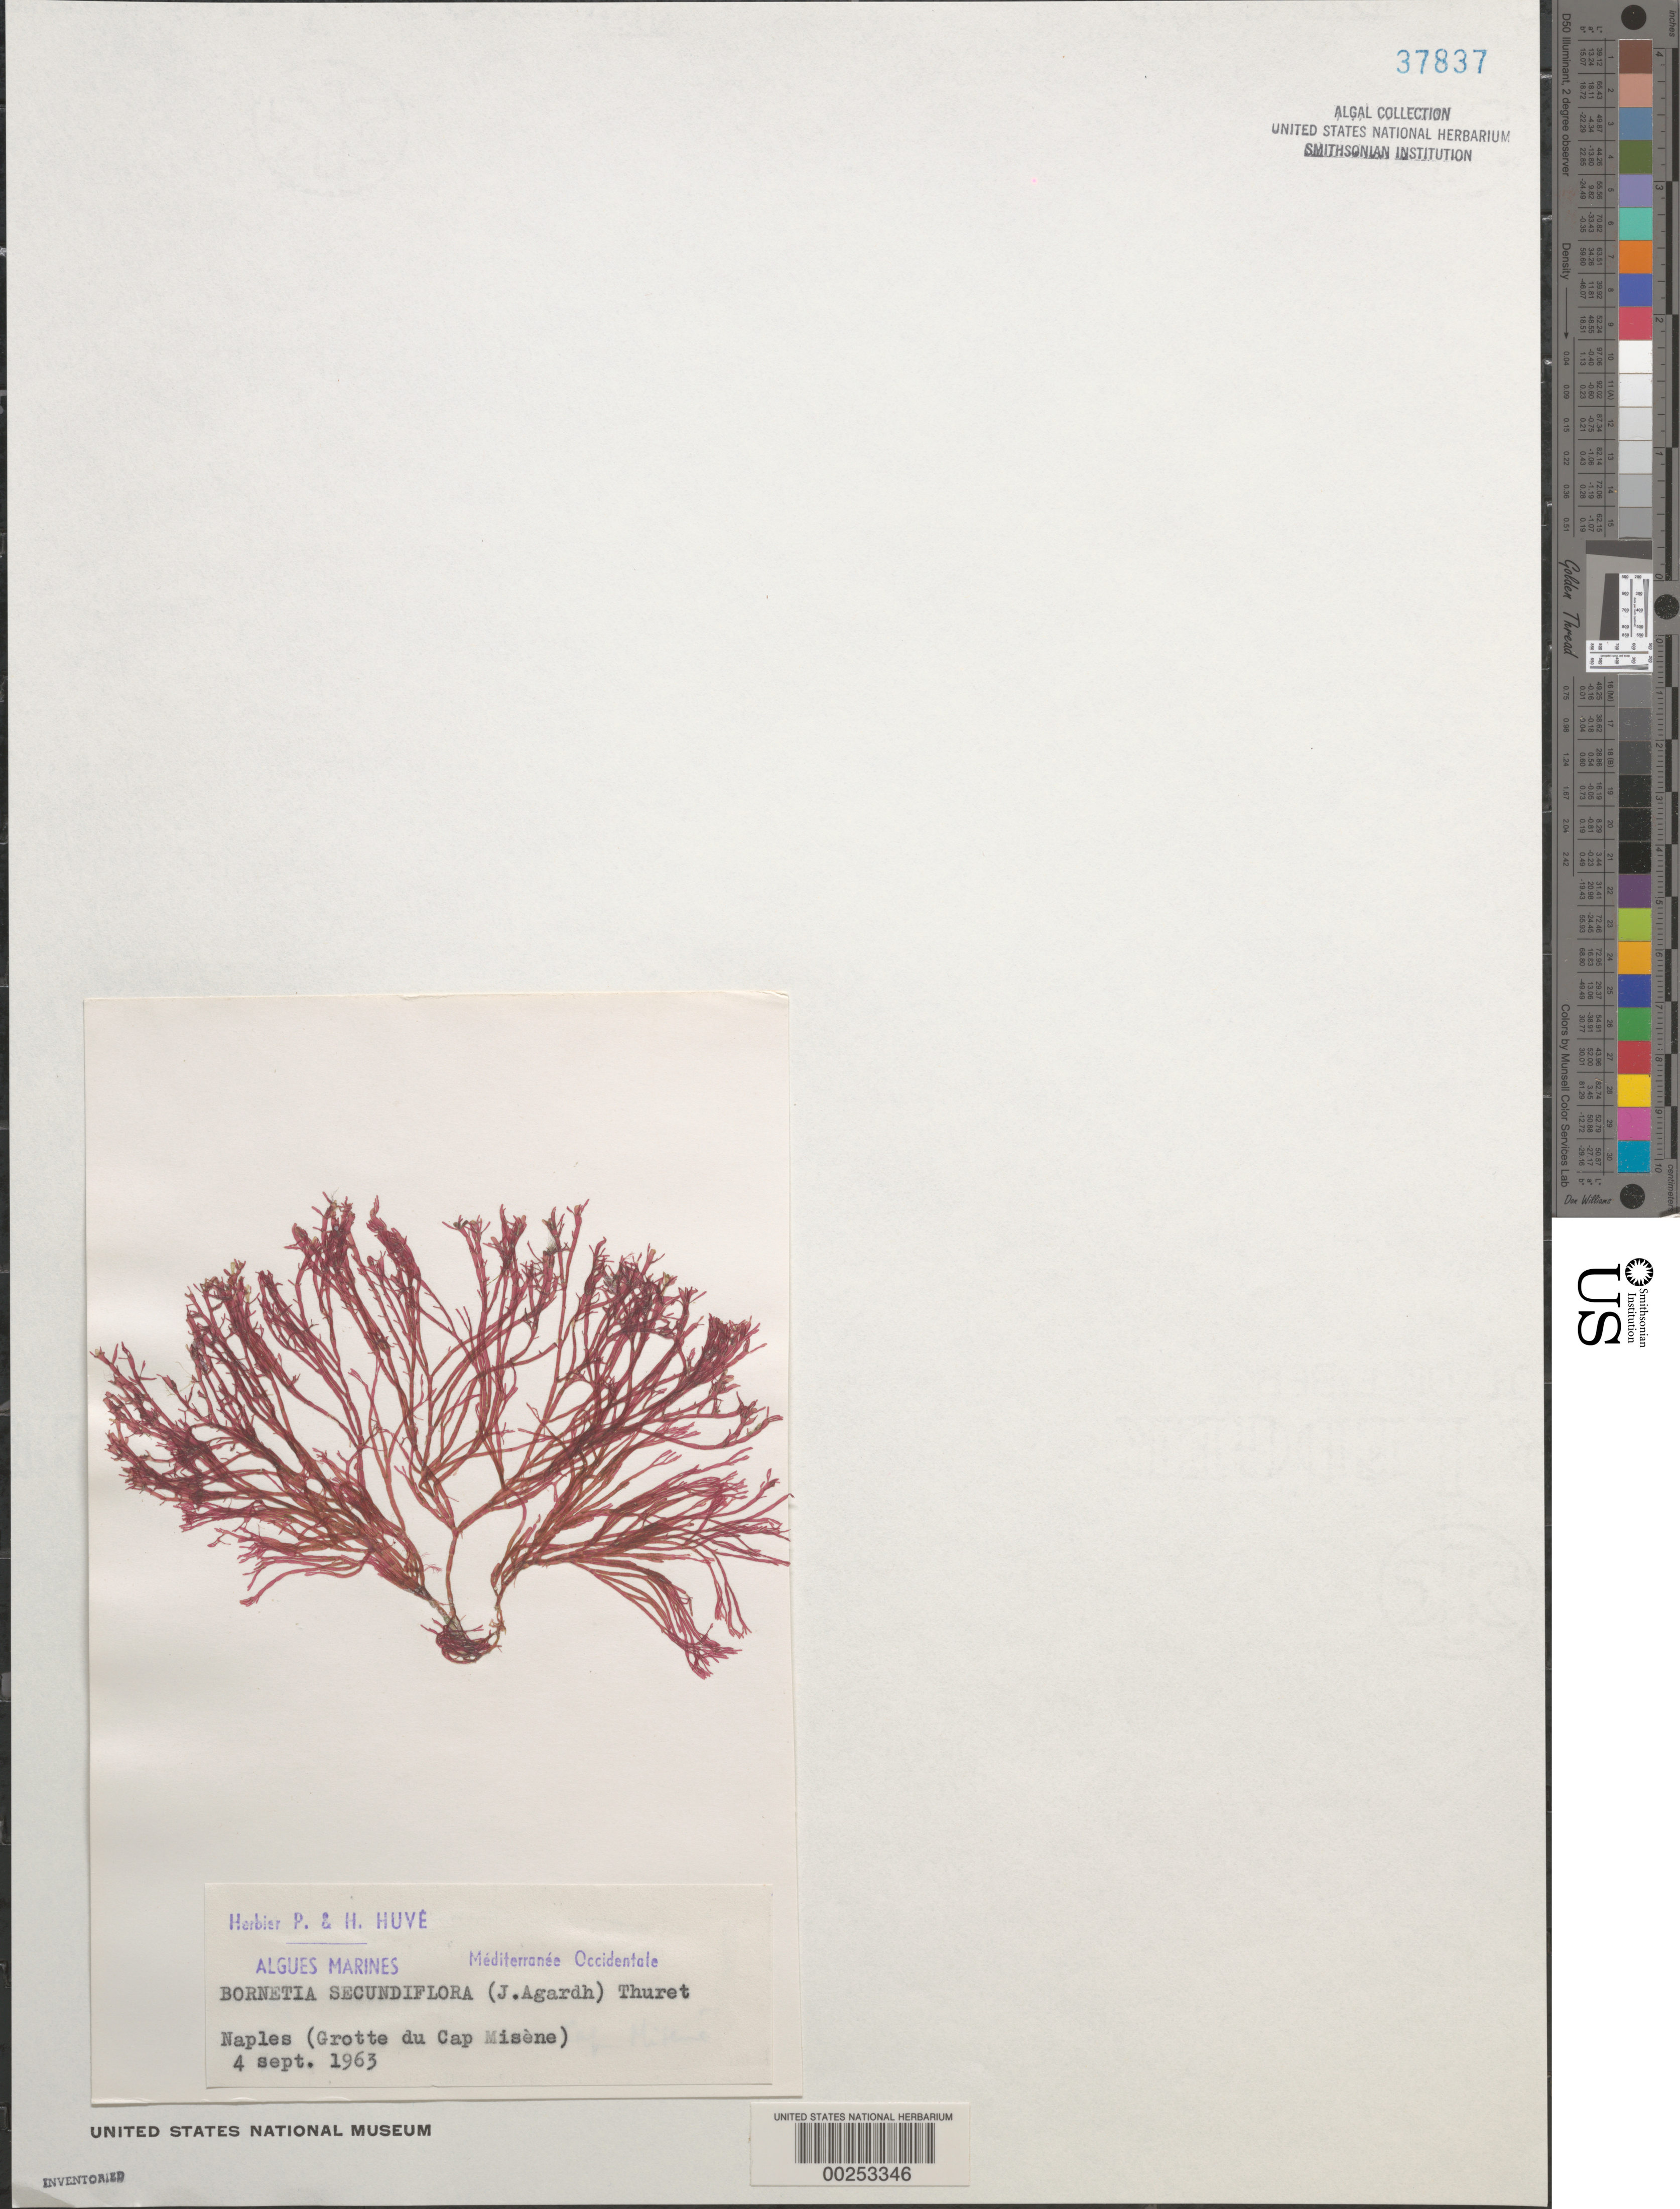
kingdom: Plantae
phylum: Rhodophyta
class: Florideophyceae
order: Ceramiales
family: Ceramiaceae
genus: Bornetia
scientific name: Bornetia secundiflora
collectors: P. Huve & H. Huve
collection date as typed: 04 Sep 1963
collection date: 1963-09-04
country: Italy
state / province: Campania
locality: Grotte du cap misene, naples, napoli province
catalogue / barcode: US 37837